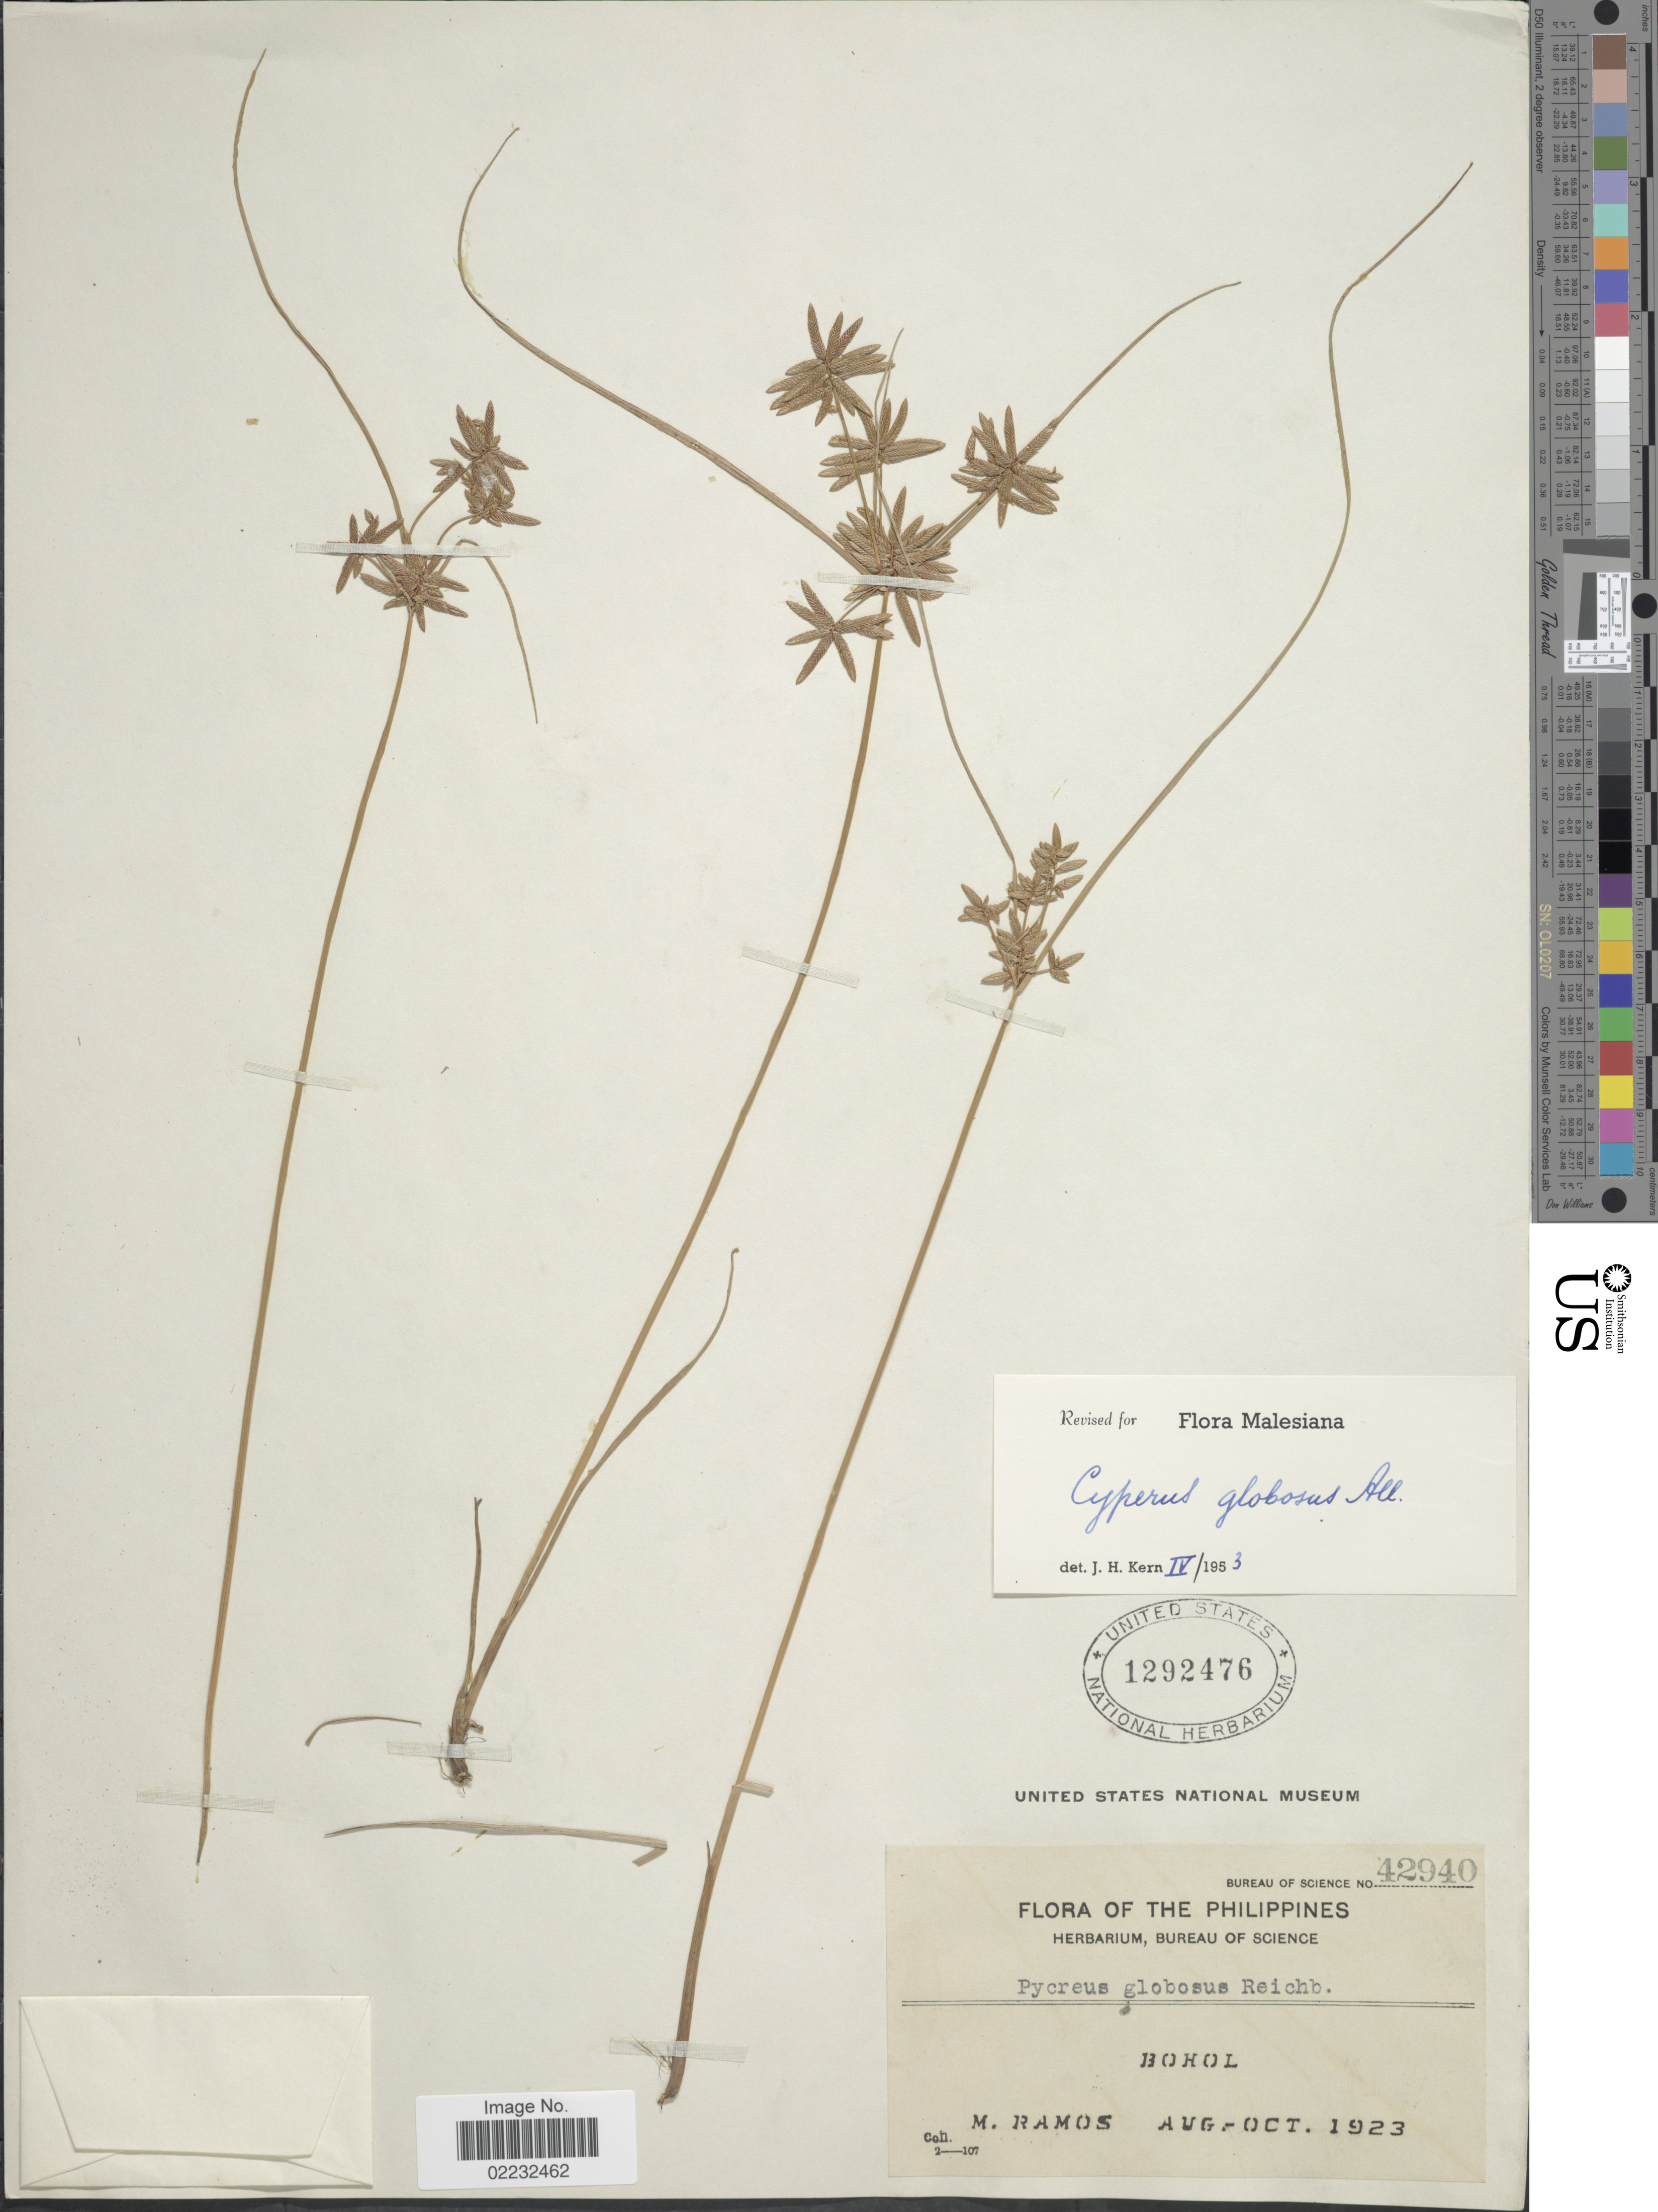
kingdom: Plantae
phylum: Tracheophyta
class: Liliopsida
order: Poales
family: Cyperaceae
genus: Cyperus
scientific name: Cyperus flavidus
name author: Retz.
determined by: Strong, Mark T., (BOT), Smithsonian Institution - National Museum of Natural History (UNITED STATES)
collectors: M. Ramos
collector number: Bureau of Science 42940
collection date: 1923-08/1923-10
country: Philippines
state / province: Central Visayas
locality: Bohol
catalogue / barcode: US 1292476